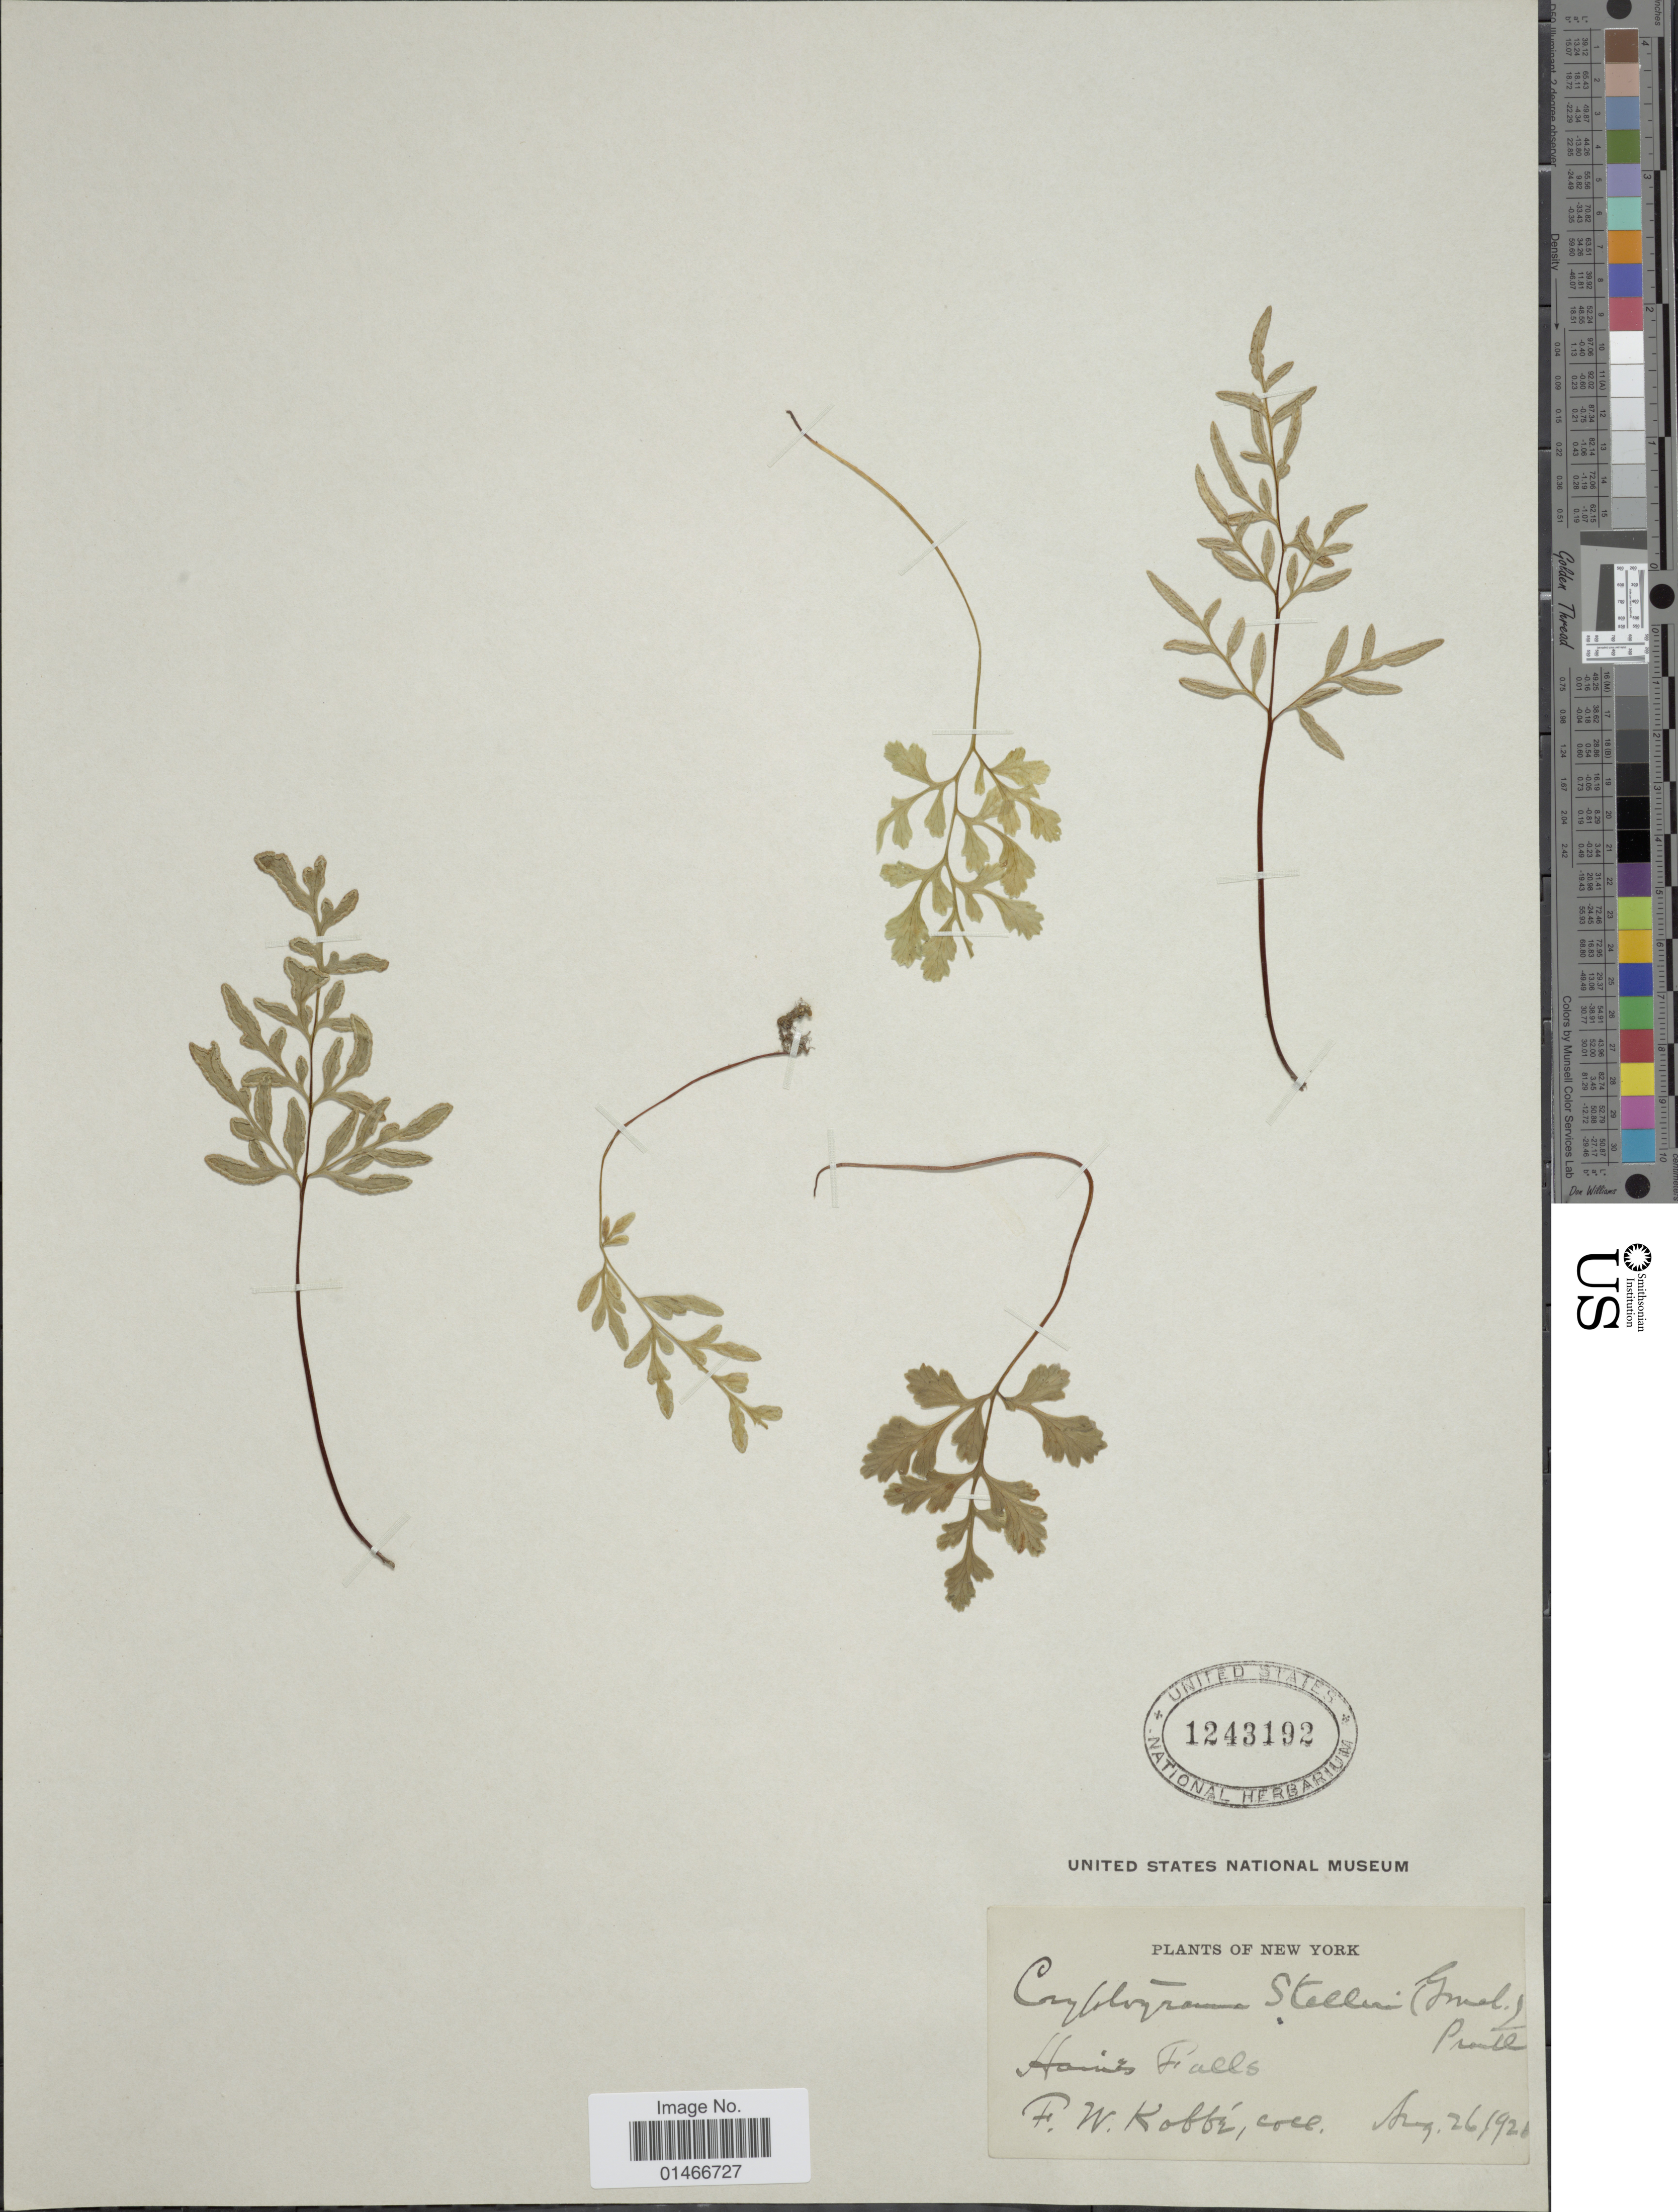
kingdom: Plantae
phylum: Tracheophyta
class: Polypodiopsida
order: Polypodiales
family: Pteridaceae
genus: Cryptogramma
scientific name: Cryptogramma stelleri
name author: (S.G. Gmel.) Prantl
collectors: F. Kobbe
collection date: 1928-08-26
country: United States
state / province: New York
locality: Haines Falls.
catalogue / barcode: US 1243192